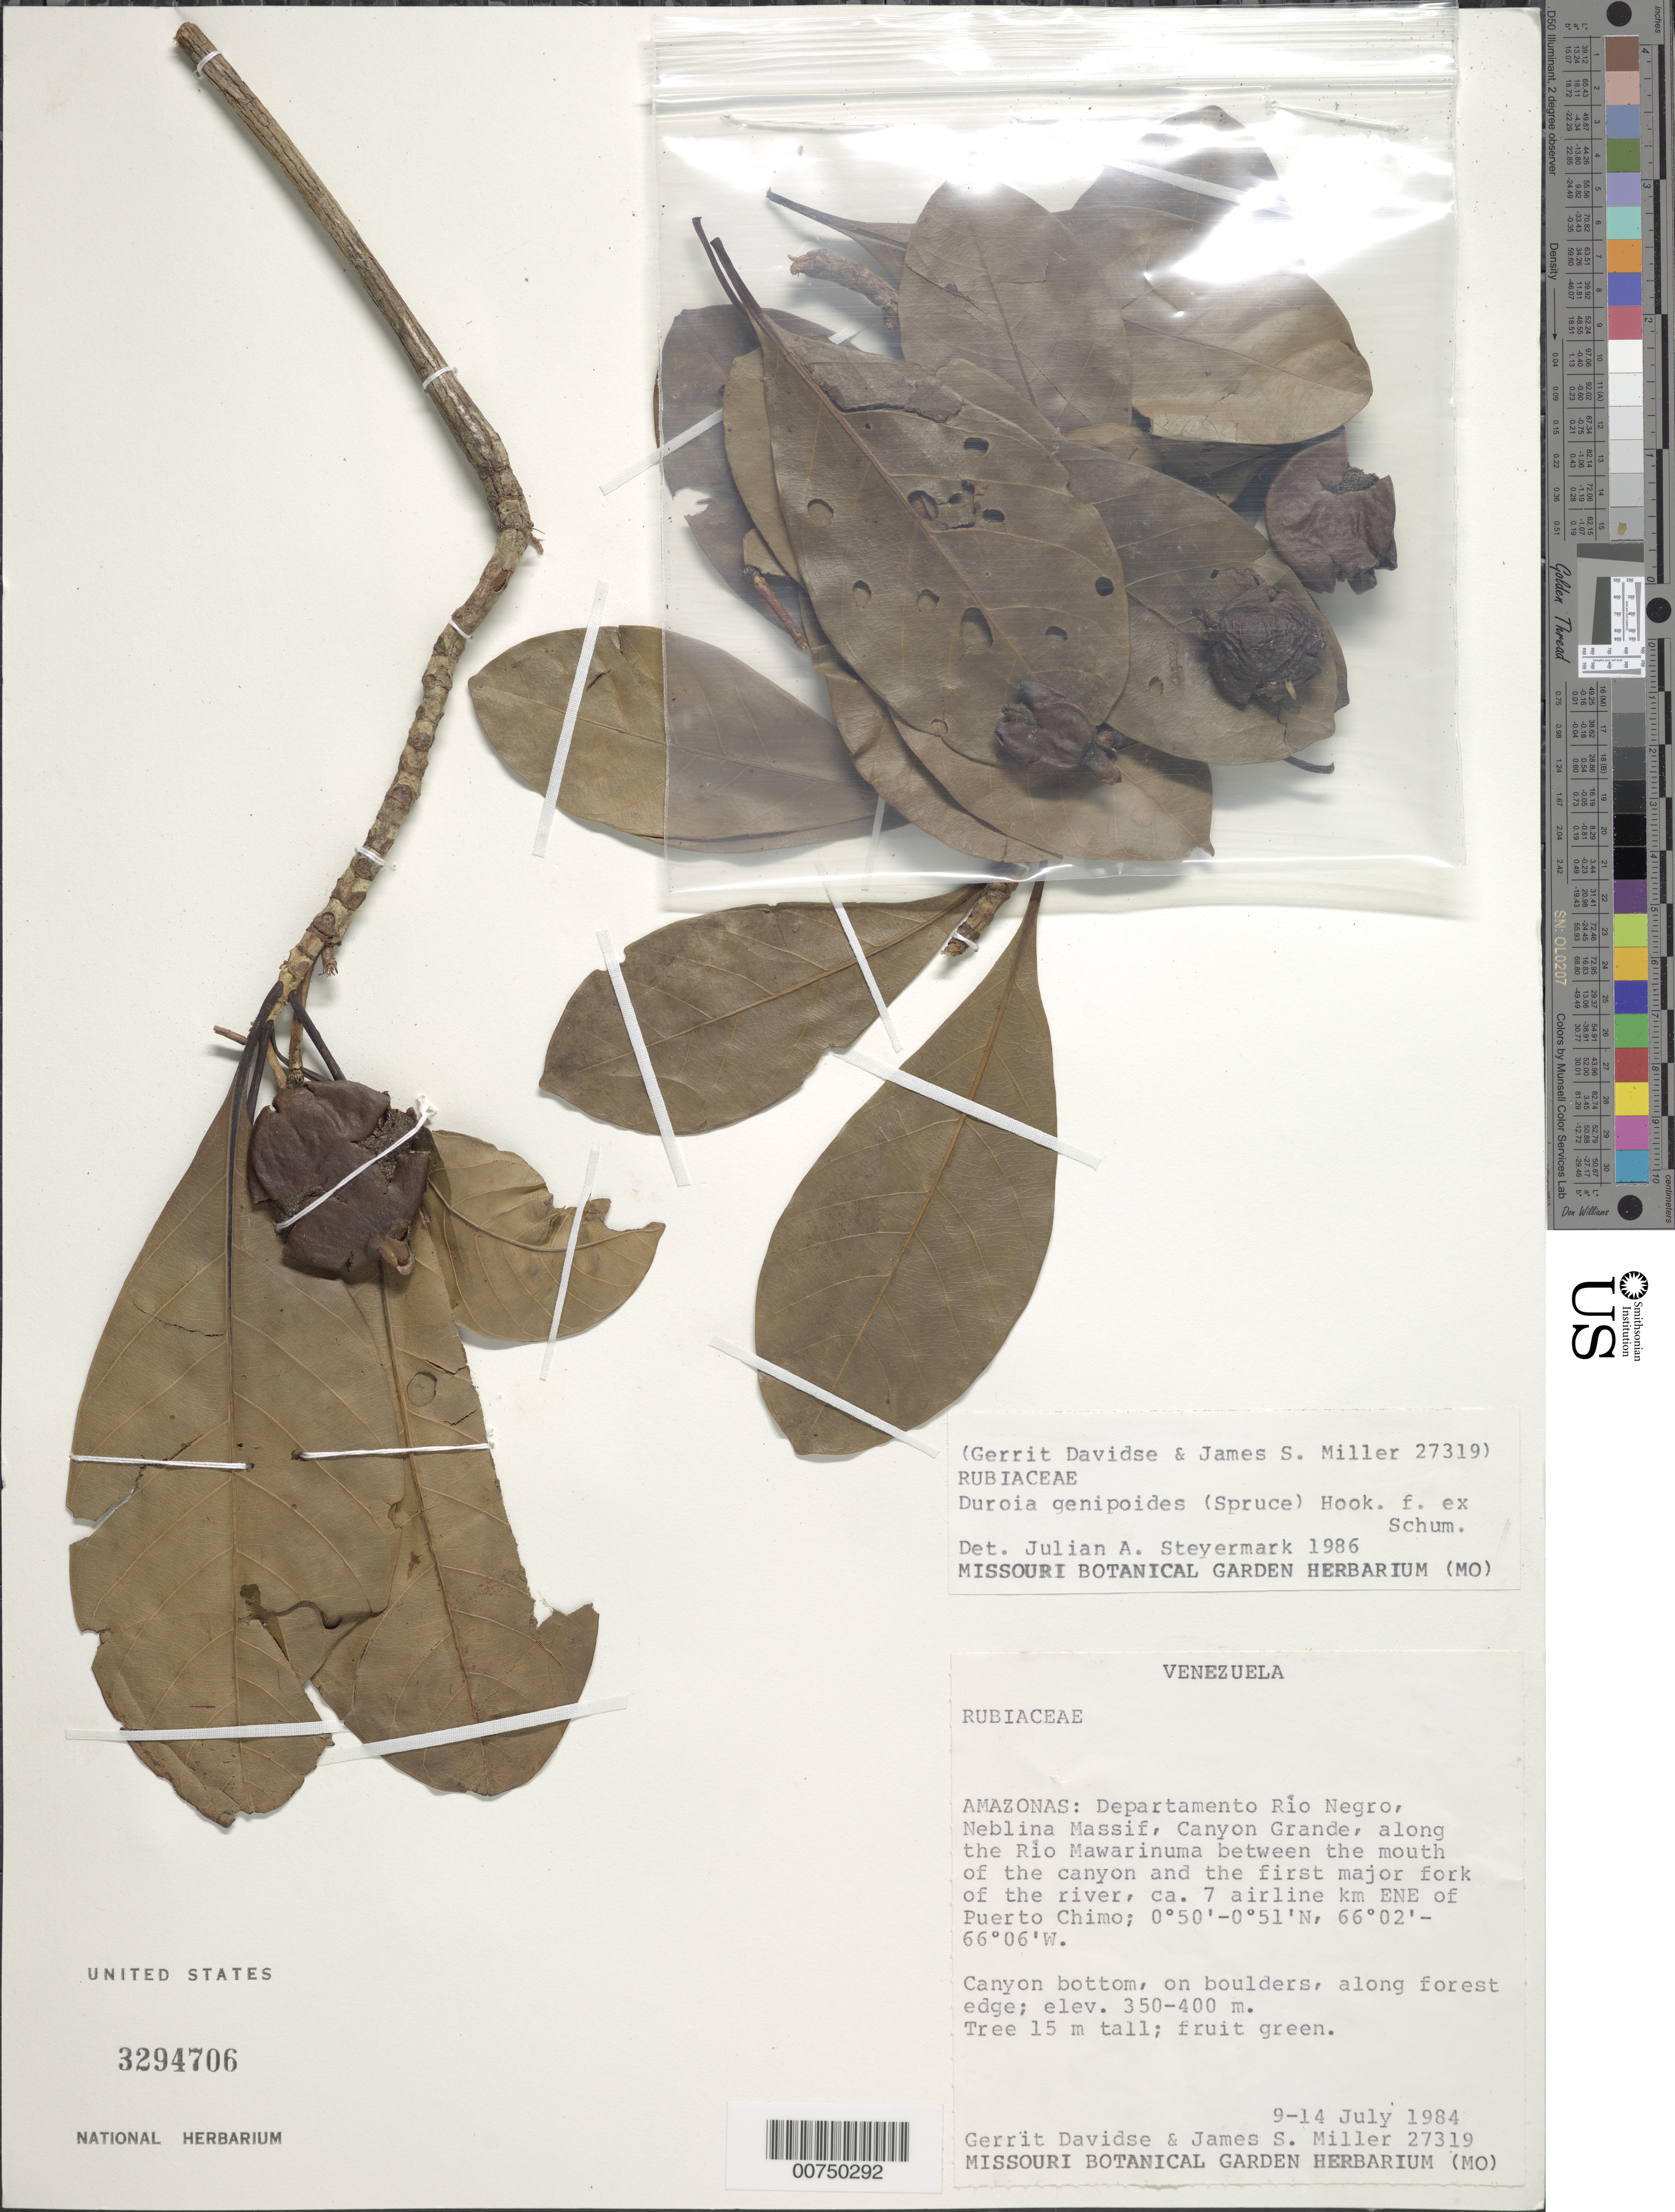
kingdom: Plantae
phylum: Tracheophyta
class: Magnoliopsida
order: Gentianales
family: Rubiaceae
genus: Duroia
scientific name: Duroia genipoides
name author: Hook. f. ex K. Schum.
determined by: Steyermark, Julian A., (VEN)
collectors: G. Davidse & J. S. Miller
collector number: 27319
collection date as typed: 9-Jul-84 to 14-Jul-84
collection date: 1984-07-09/1984-07-14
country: Venezuela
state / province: Amazonas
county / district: Río Negro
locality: Neblina Massif, Canyon Grande, along Río Mawarinuma, 7 airline km E-NE of Puerto Chimo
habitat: Canyon bottom, on boulders, along forest edge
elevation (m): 350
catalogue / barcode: US 3294706